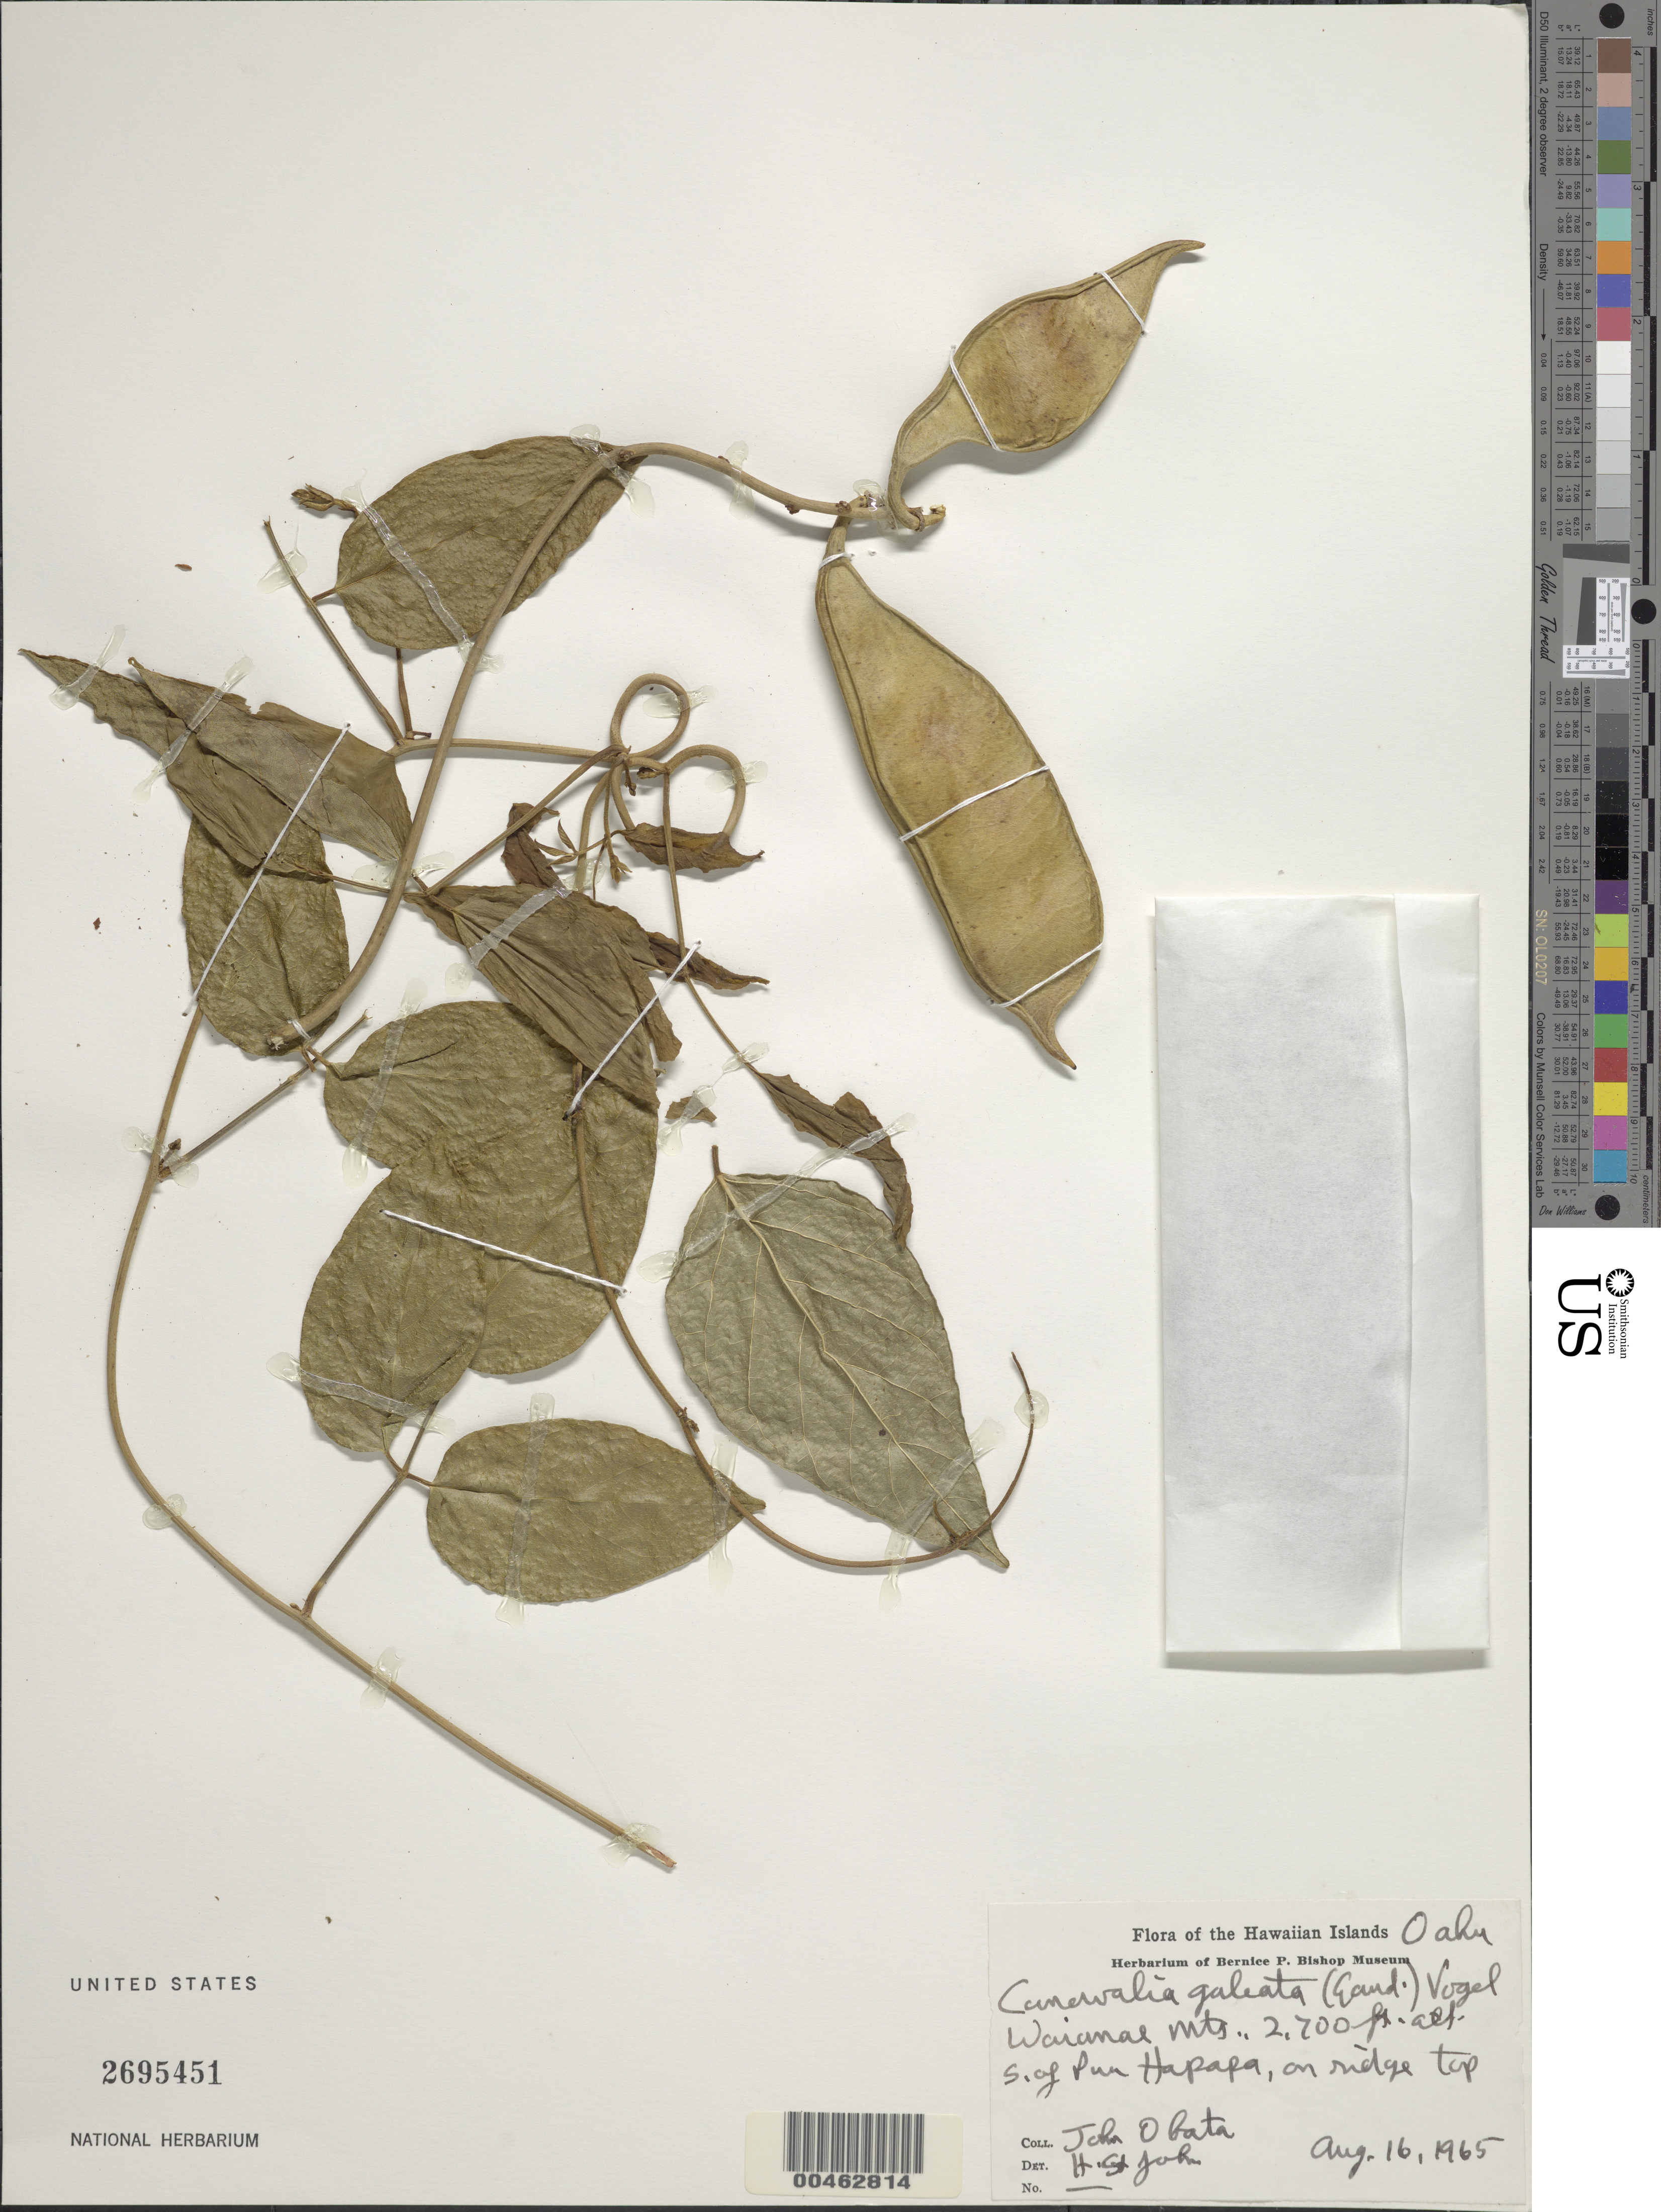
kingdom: Plantae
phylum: Tracheophyta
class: Magnoliopsida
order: Fabales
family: Fabaceae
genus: Canavalia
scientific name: Canavalia galeata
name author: Gaudich.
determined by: St. John, H.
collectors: J. Obata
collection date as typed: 16 Aug 1965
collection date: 1965-08-16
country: United States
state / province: Hawaii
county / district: Honolulu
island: Oahu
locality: Waianae Mts., S of Puu Hapapa, on ridge top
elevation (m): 823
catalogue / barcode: US 2695451